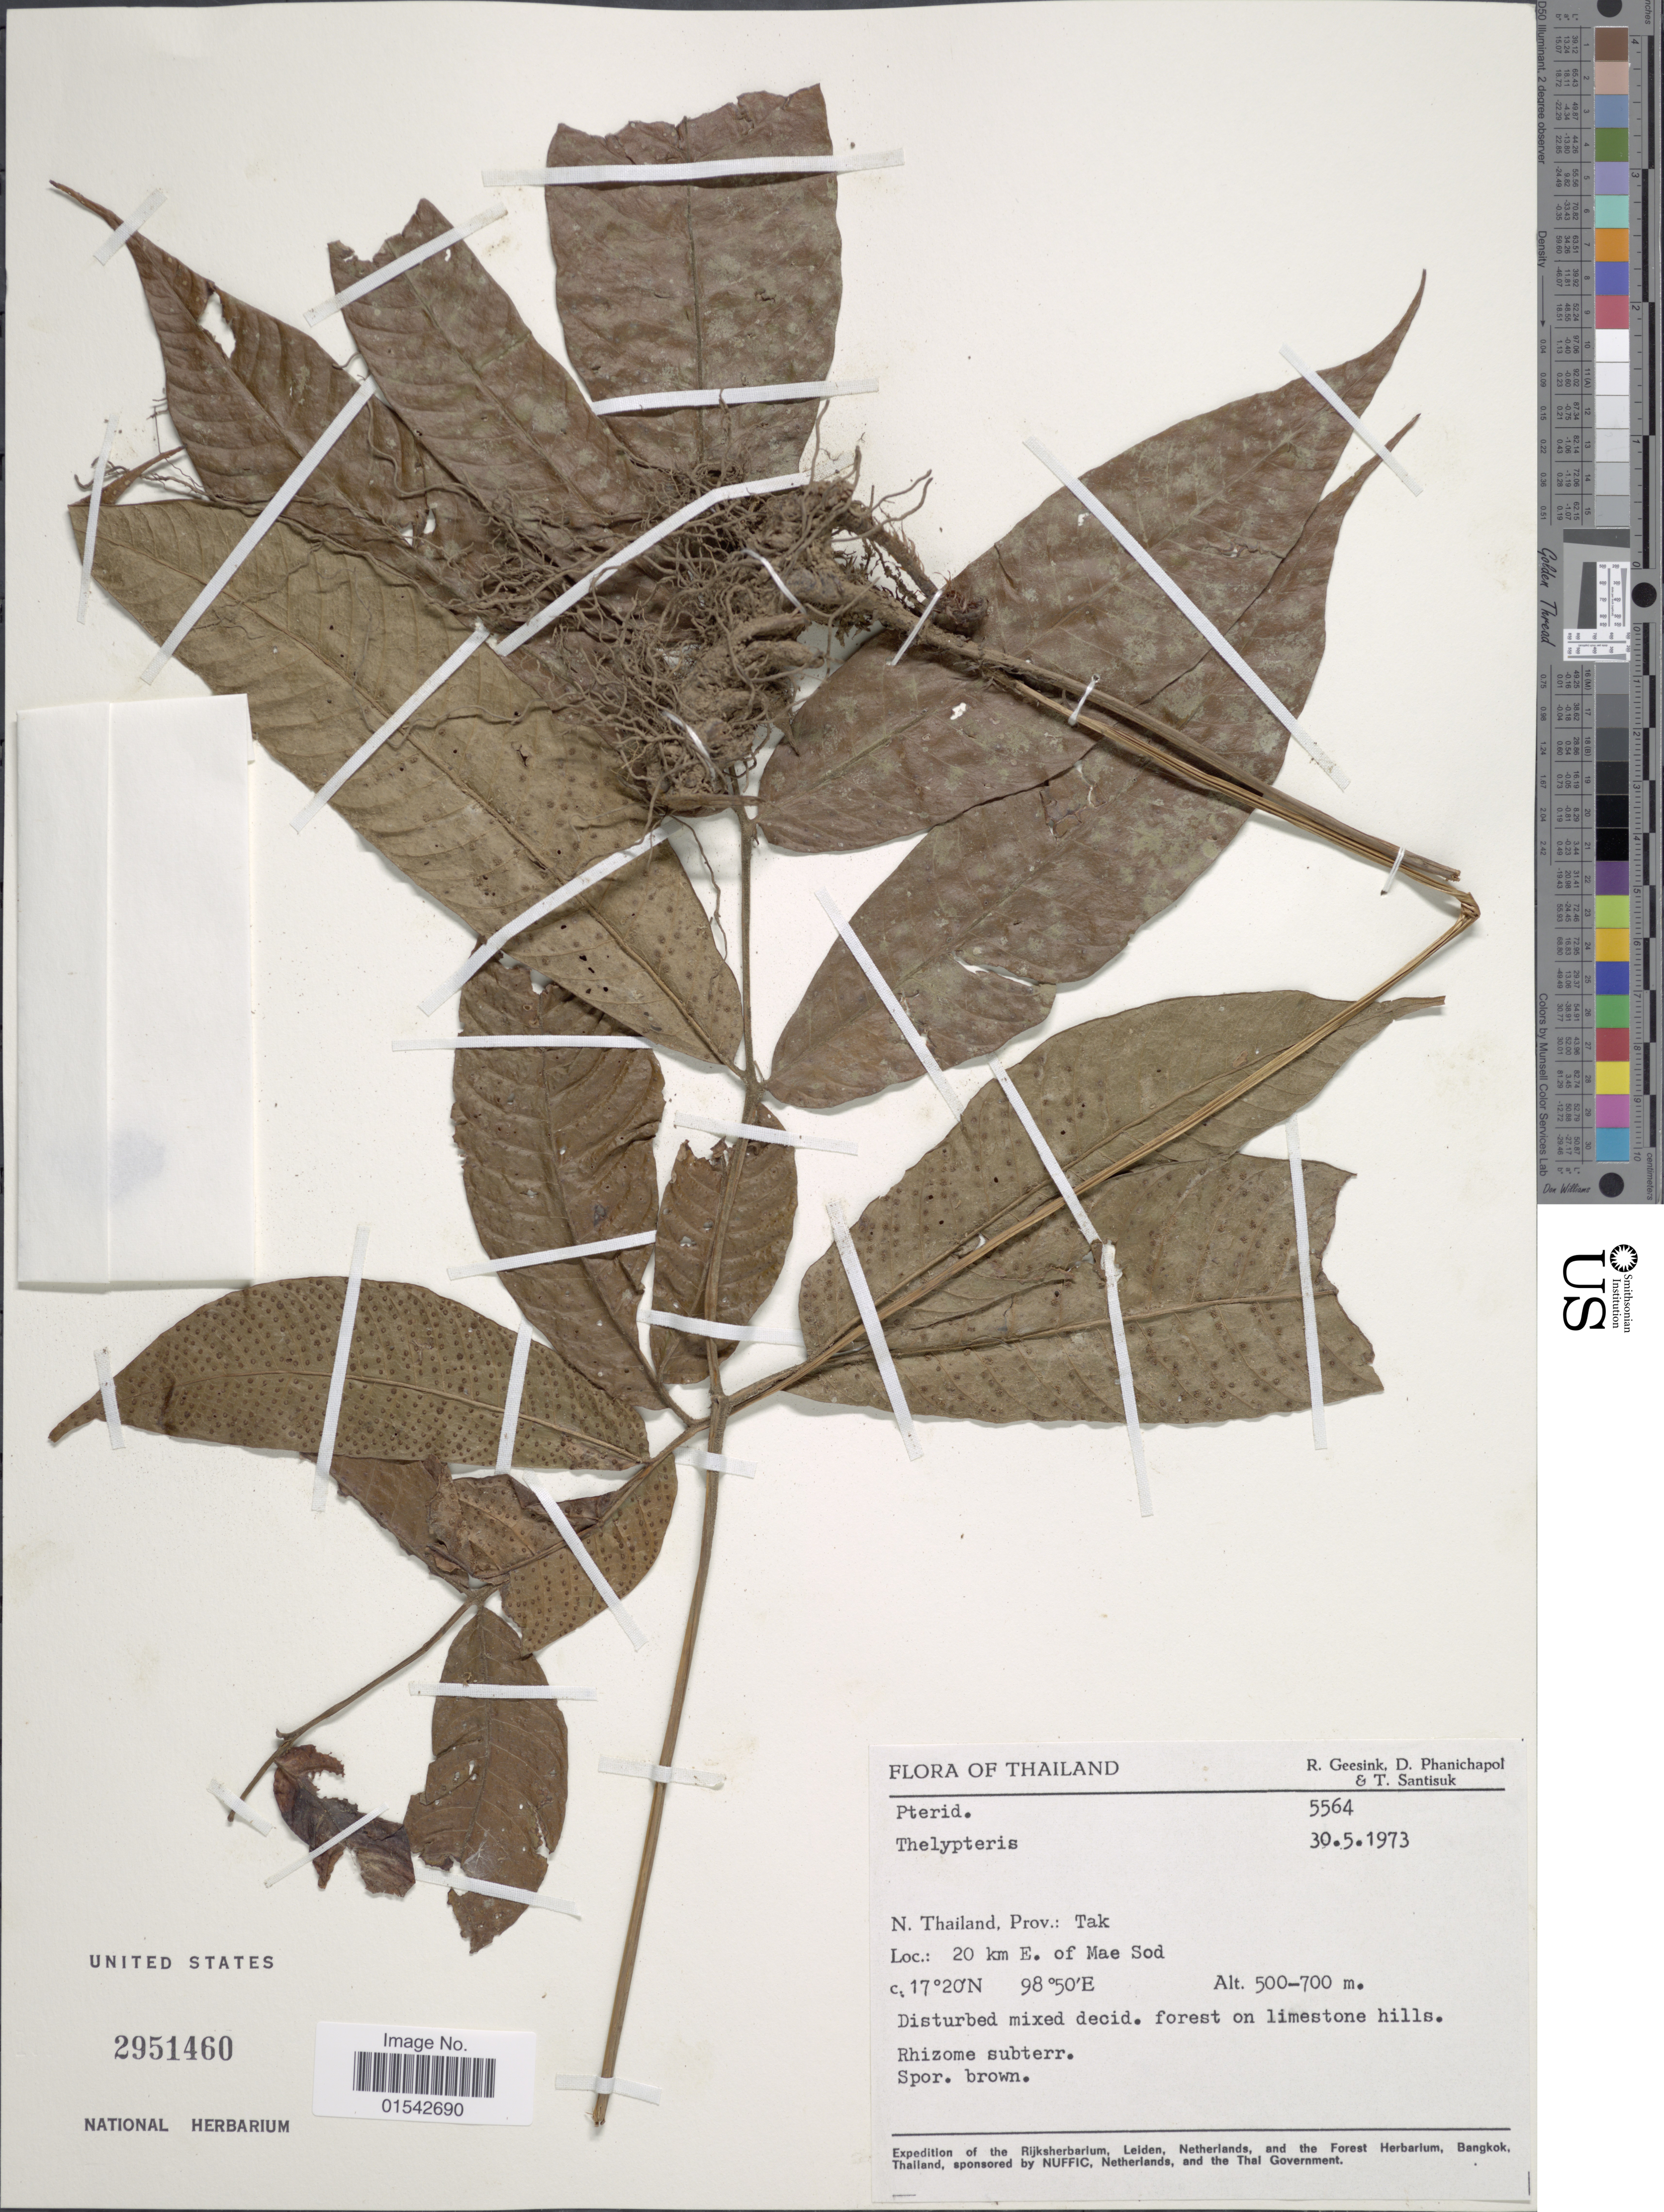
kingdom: Plantae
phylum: Tracheophyta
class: Polypodiopsida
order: Polypodiales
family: Thelypteridaceae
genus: Cyclosorus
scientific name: Cyclosorus sp.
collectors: R. Geesink, D. Phanichapol & T. Santisuk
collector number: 5564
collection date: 1973-05-30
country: Thailand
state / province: Tak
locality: N. Thailand, Prov: Tak, 20 km E. of Mae Sod.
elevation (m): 500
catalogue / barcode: US 2951460